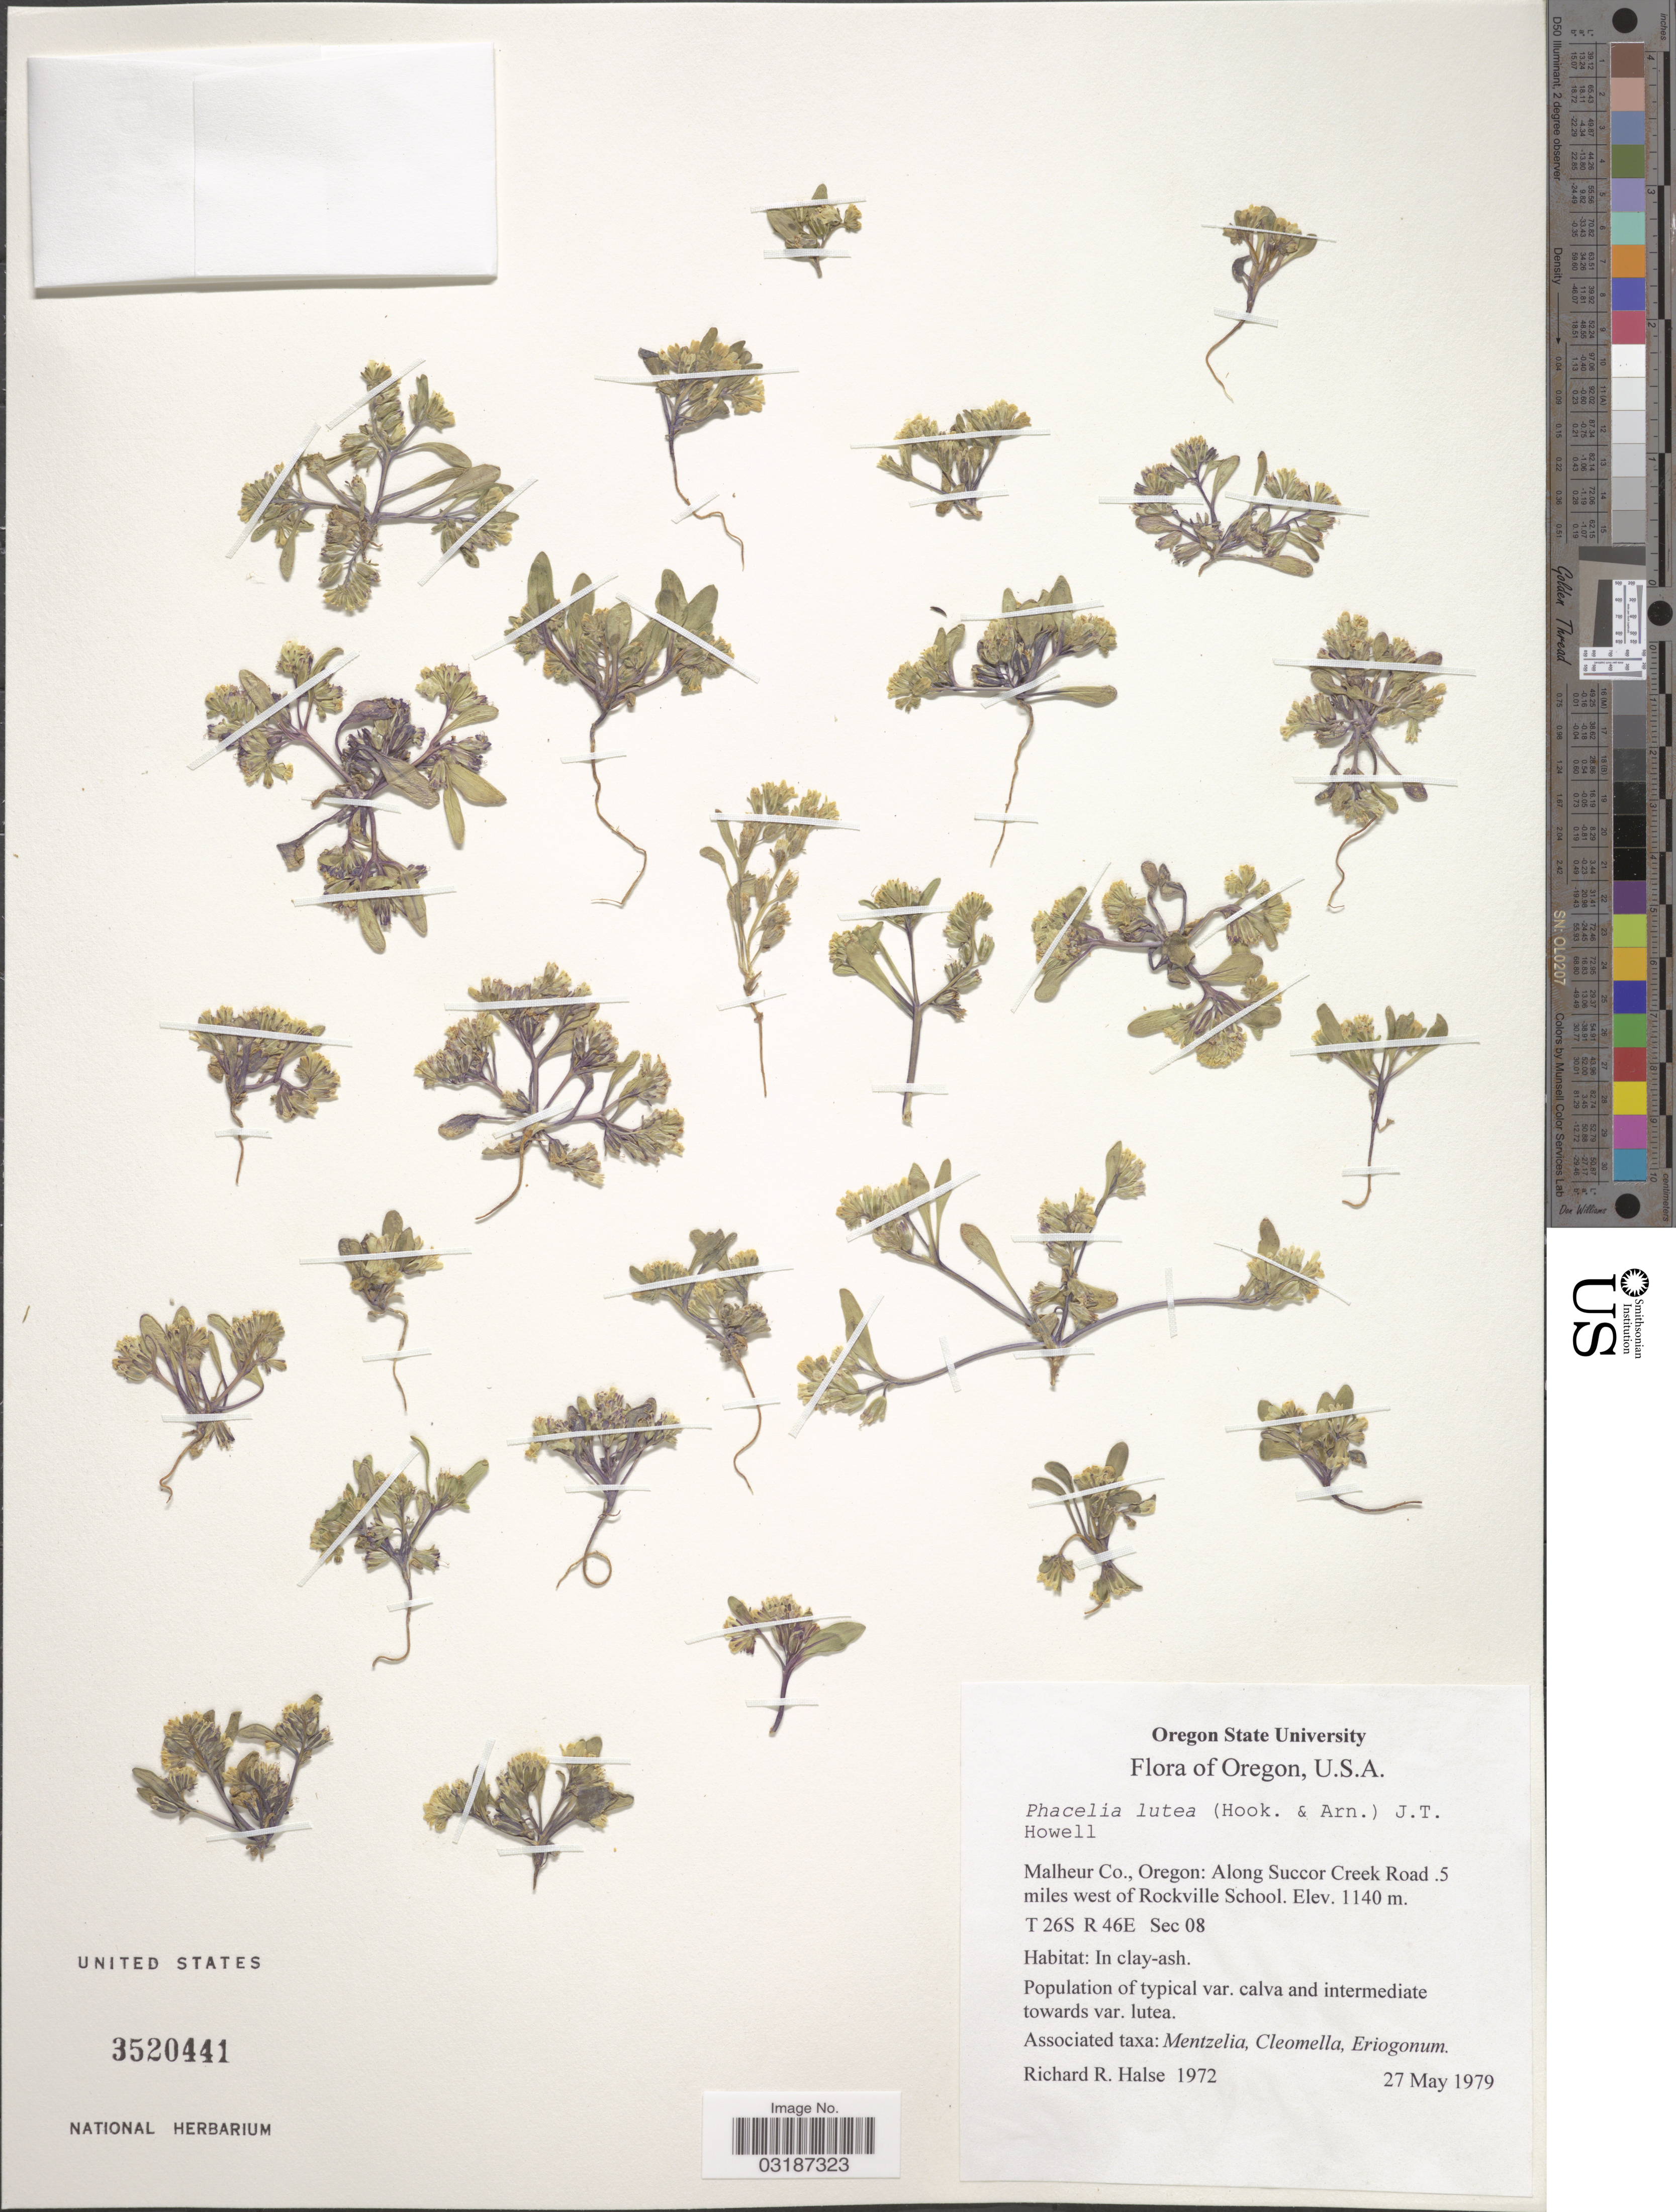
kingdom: Plantae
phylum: Tracheophyta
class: Magnoliopsida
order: Boraginales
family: Hydrophyllaceae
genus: Phacelia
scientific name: Phacelia lutea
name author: (Hook. & Arn.) J.T. Howell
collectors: R. Halse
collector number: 1972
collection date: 1979-05-27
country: United States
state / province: Oregon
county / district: Malheur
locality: Malheur Co.: along Succor Creek Road .5 miles west of Rockville School. T 26S R 46E Sec 08.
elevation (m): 1140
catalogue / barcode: US 3520441